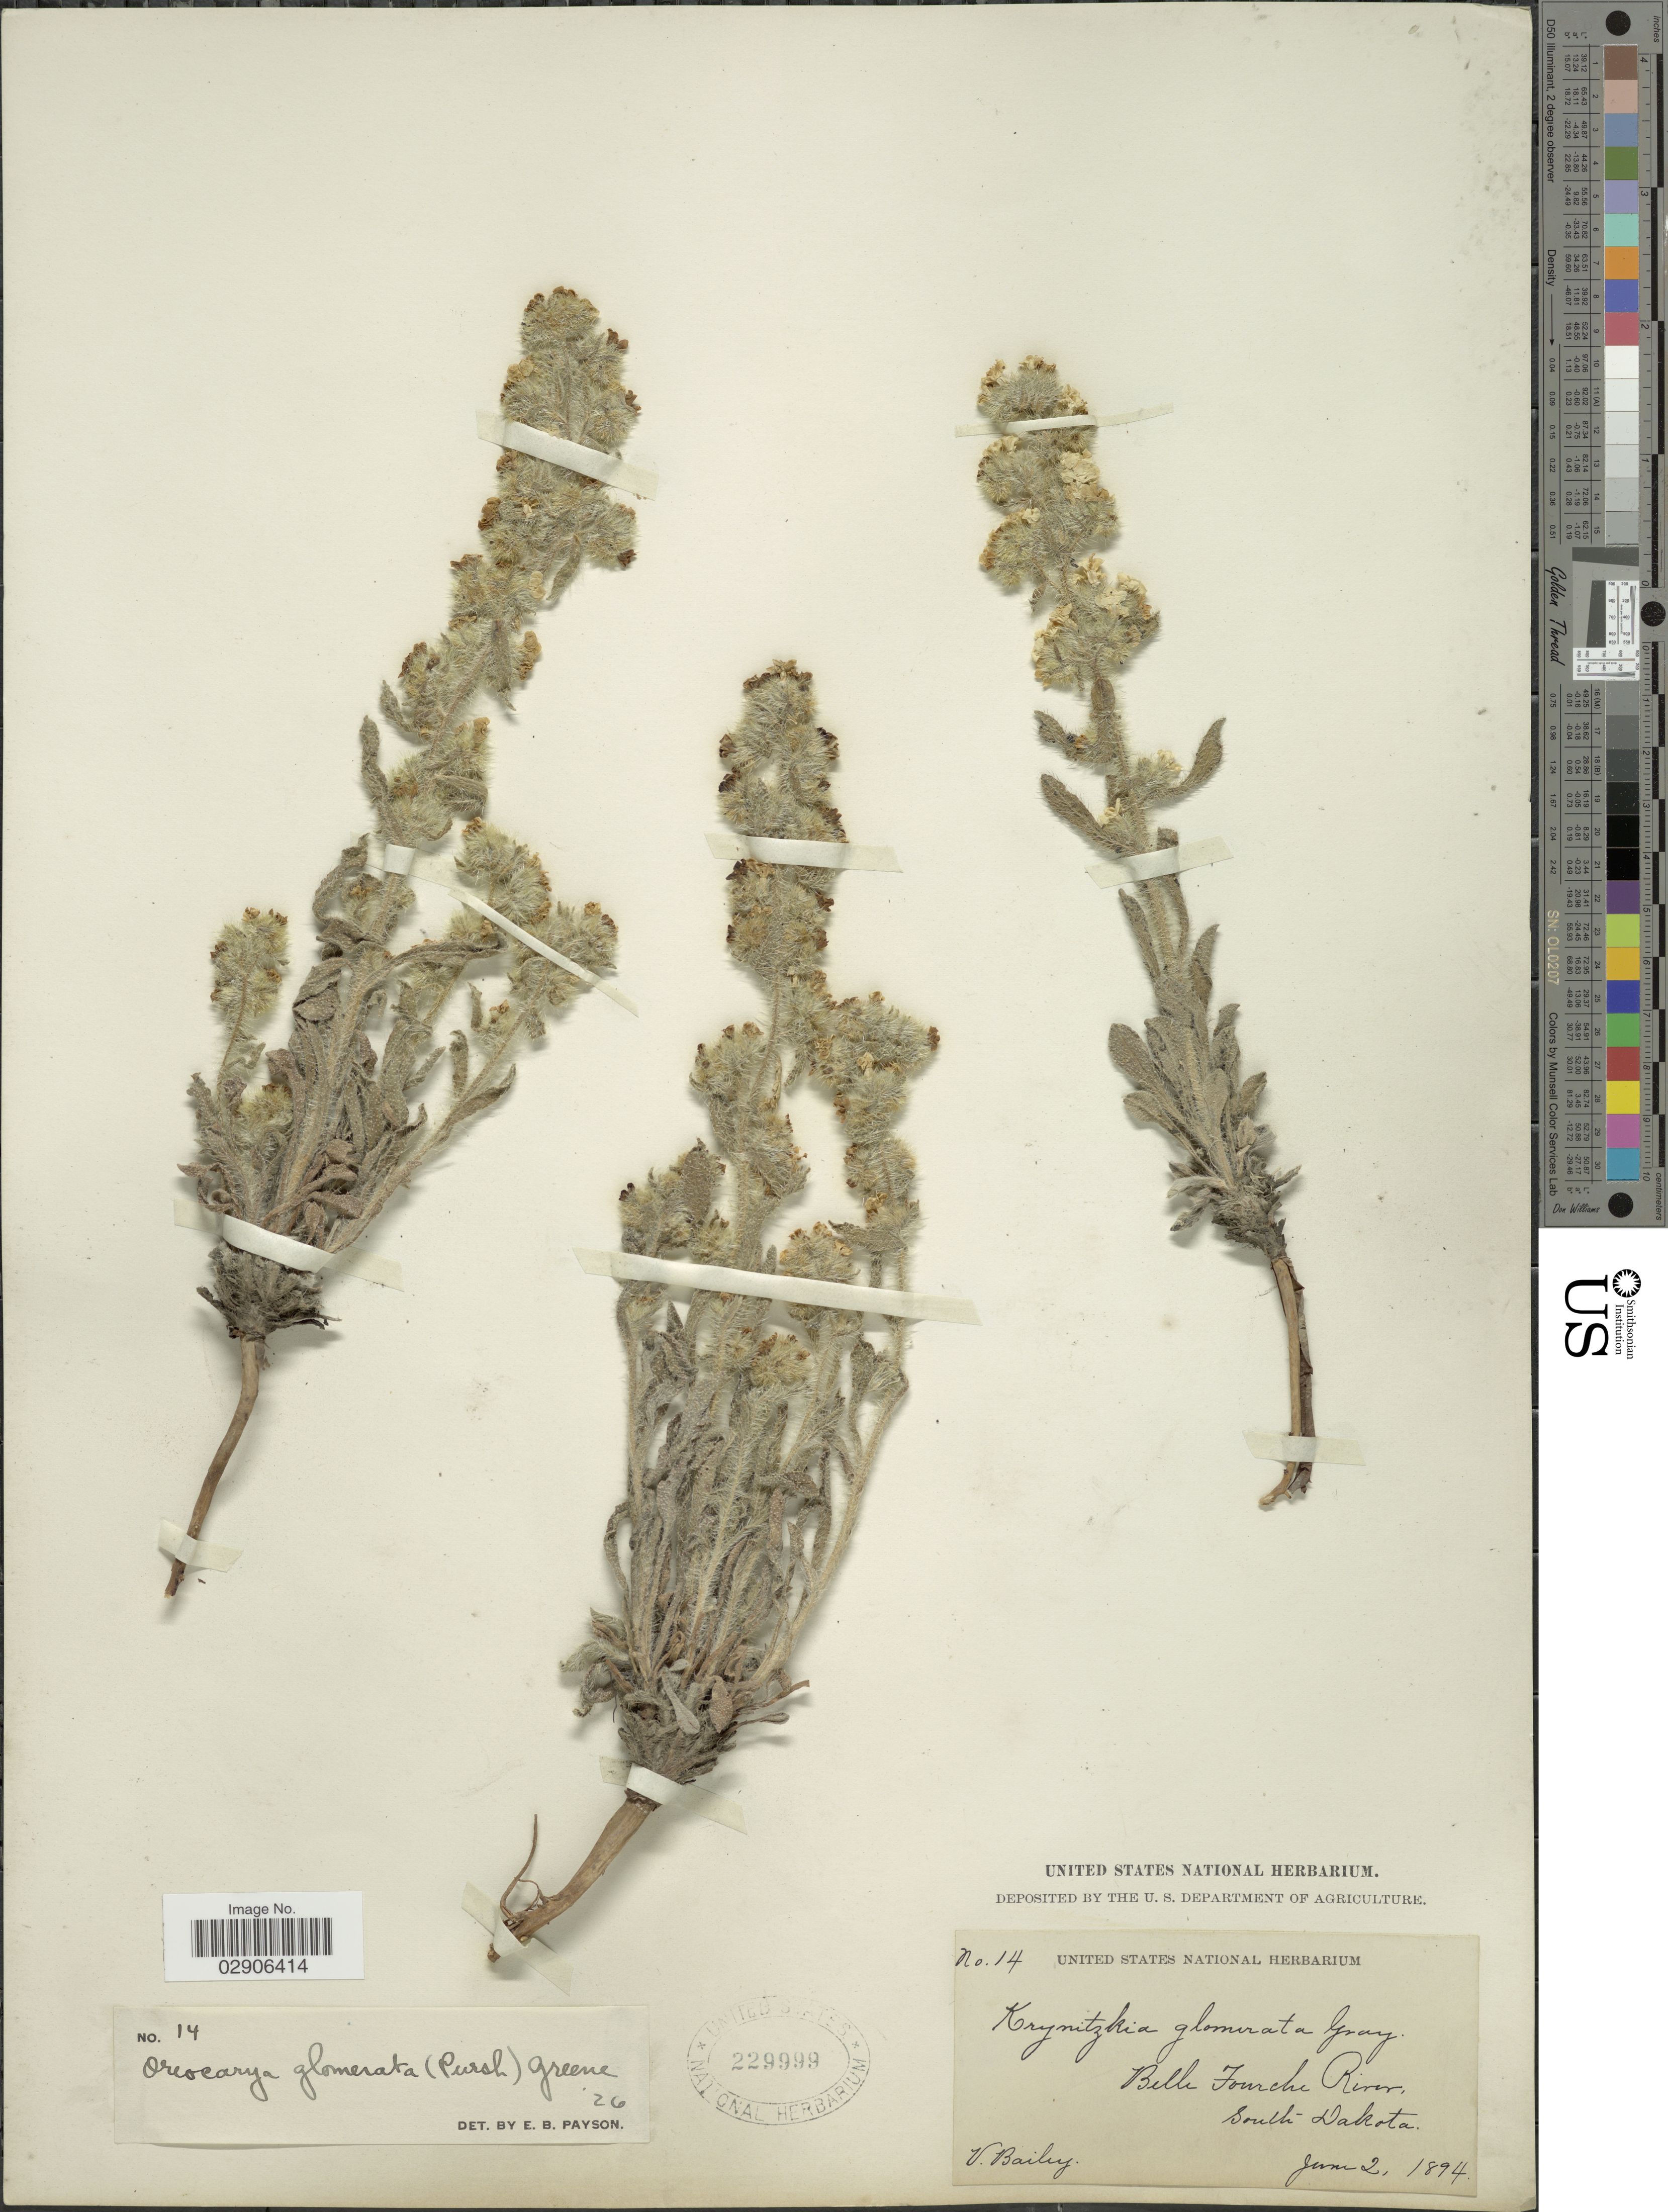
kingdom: Plantae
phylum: Tracheophyta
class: Magnoliopsida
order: Boraginales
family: Boraginaceae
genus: Oreocarya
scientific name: Oreocarya glomerata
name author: (Pursh) Greene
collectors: V. L. Bailey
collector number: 14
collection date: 1894-06-02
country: United States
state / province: South Dakota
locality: Belle Fourche River.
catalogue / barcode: US 229999